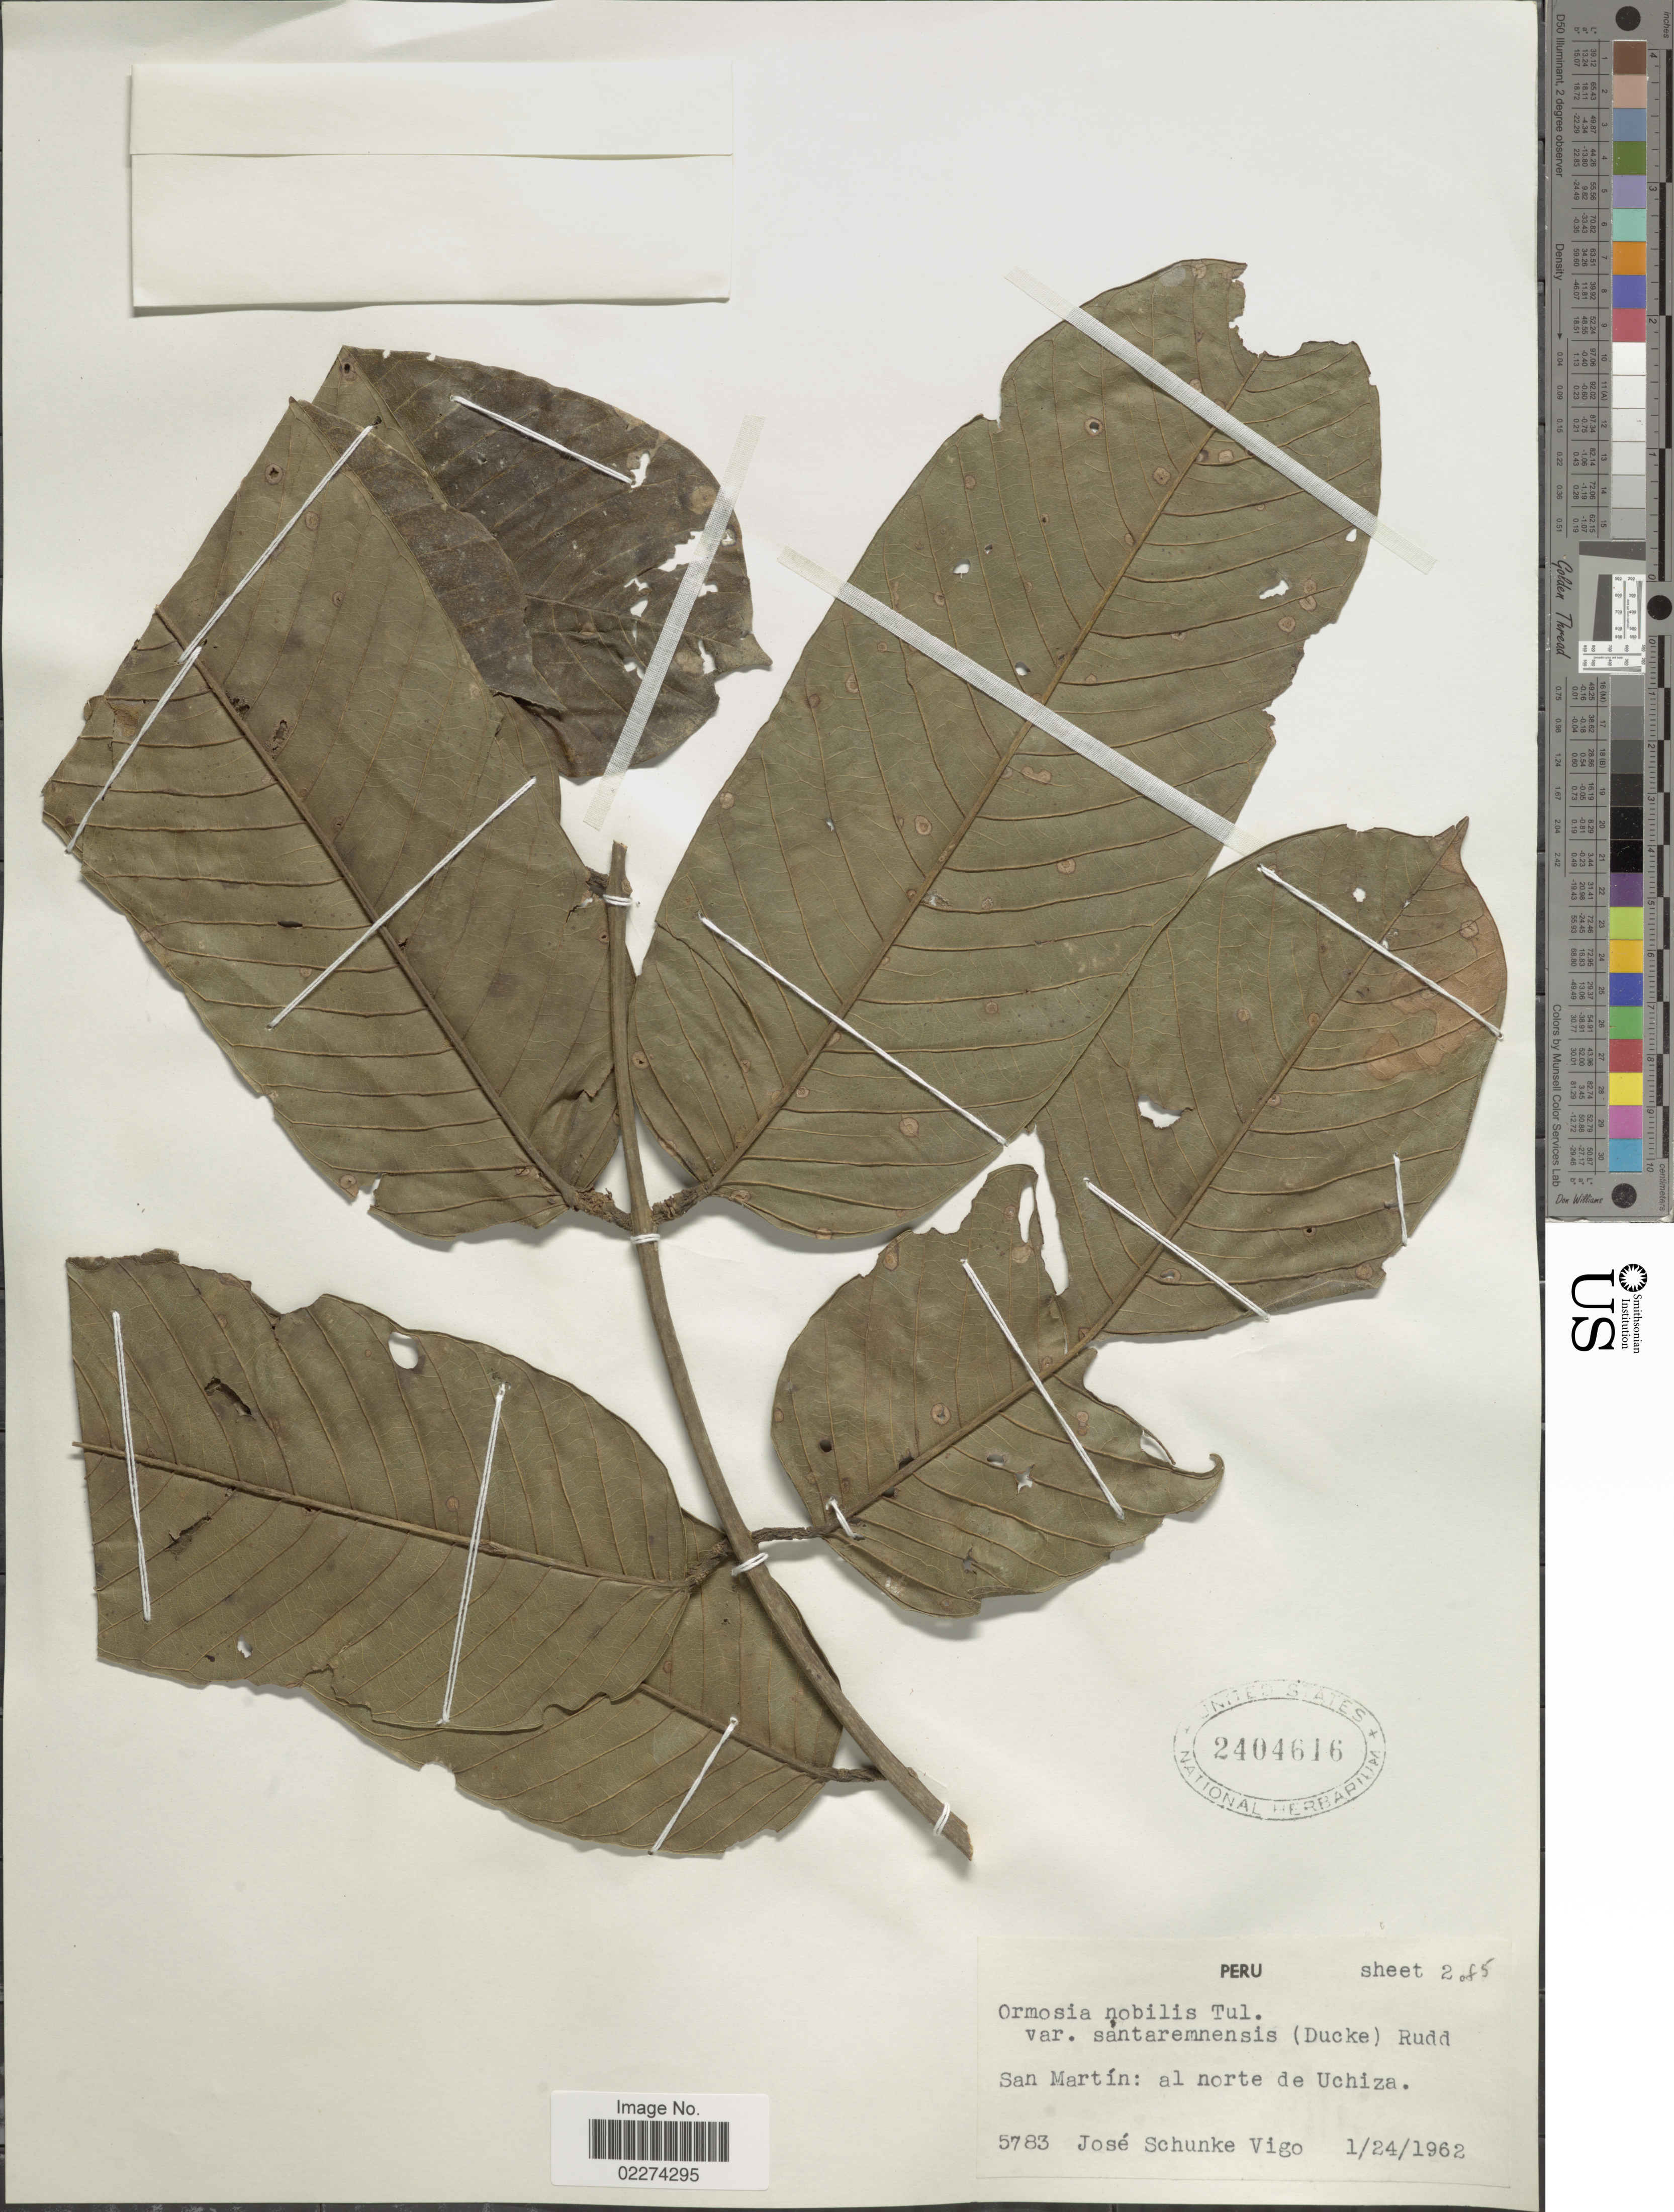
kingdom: Plantae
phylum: Tracheophyta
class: Magnoliopsida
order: Fabales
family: Fabaceae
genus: Ormosia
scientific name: Ormosia santaremnensis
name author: Ducke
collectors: J. Schunke Vigo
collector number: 5783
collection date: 1962-01-24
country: Peru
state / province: San Martín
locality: San Martin: al norte de Uchiza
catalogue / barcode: US 2404616